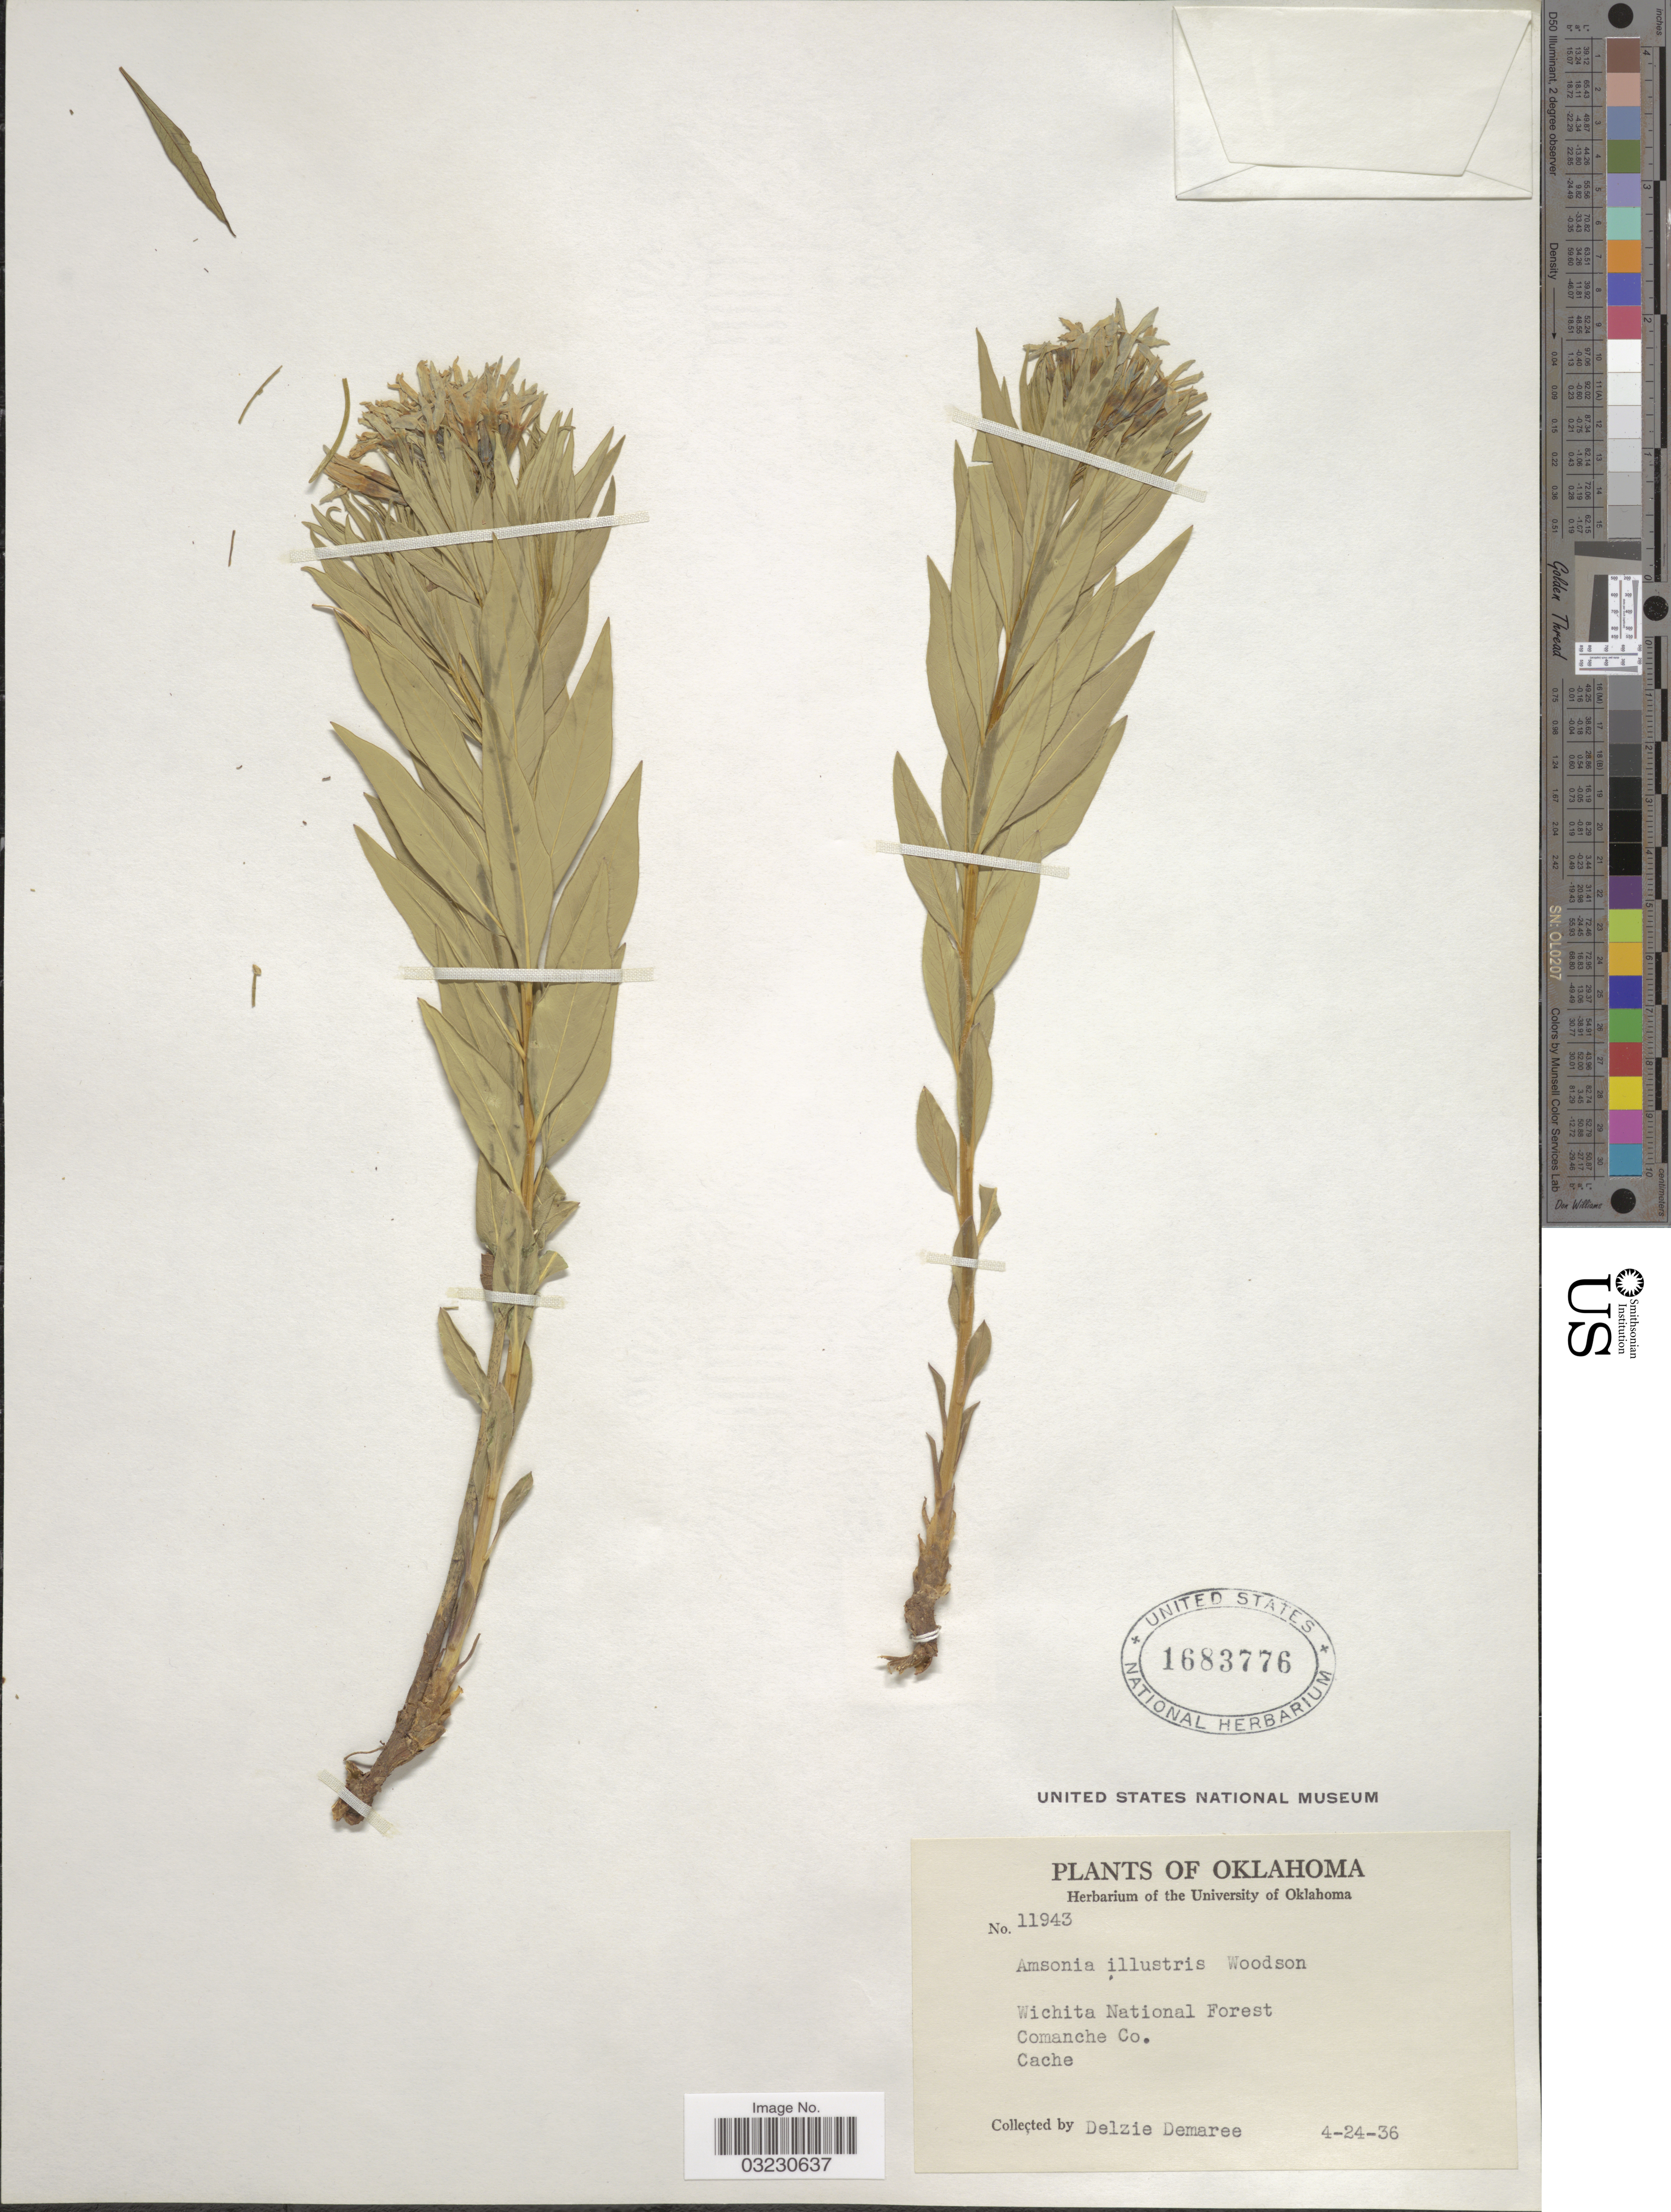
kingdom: Plantae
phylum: Tracheophyta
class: Magnoliopsida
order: Gentianales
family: Apocynaceae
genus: Amsonia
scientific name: Amsonia tenuifolia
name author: (Raf.) R.A. Harper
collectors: D. Demaree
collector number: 11943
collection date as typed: Transcribed d/m/y: 24/4/36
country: United States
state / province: Oklahoma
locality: Wichita National Forest, Comanche Co. Cache.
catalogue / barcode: US 1683776